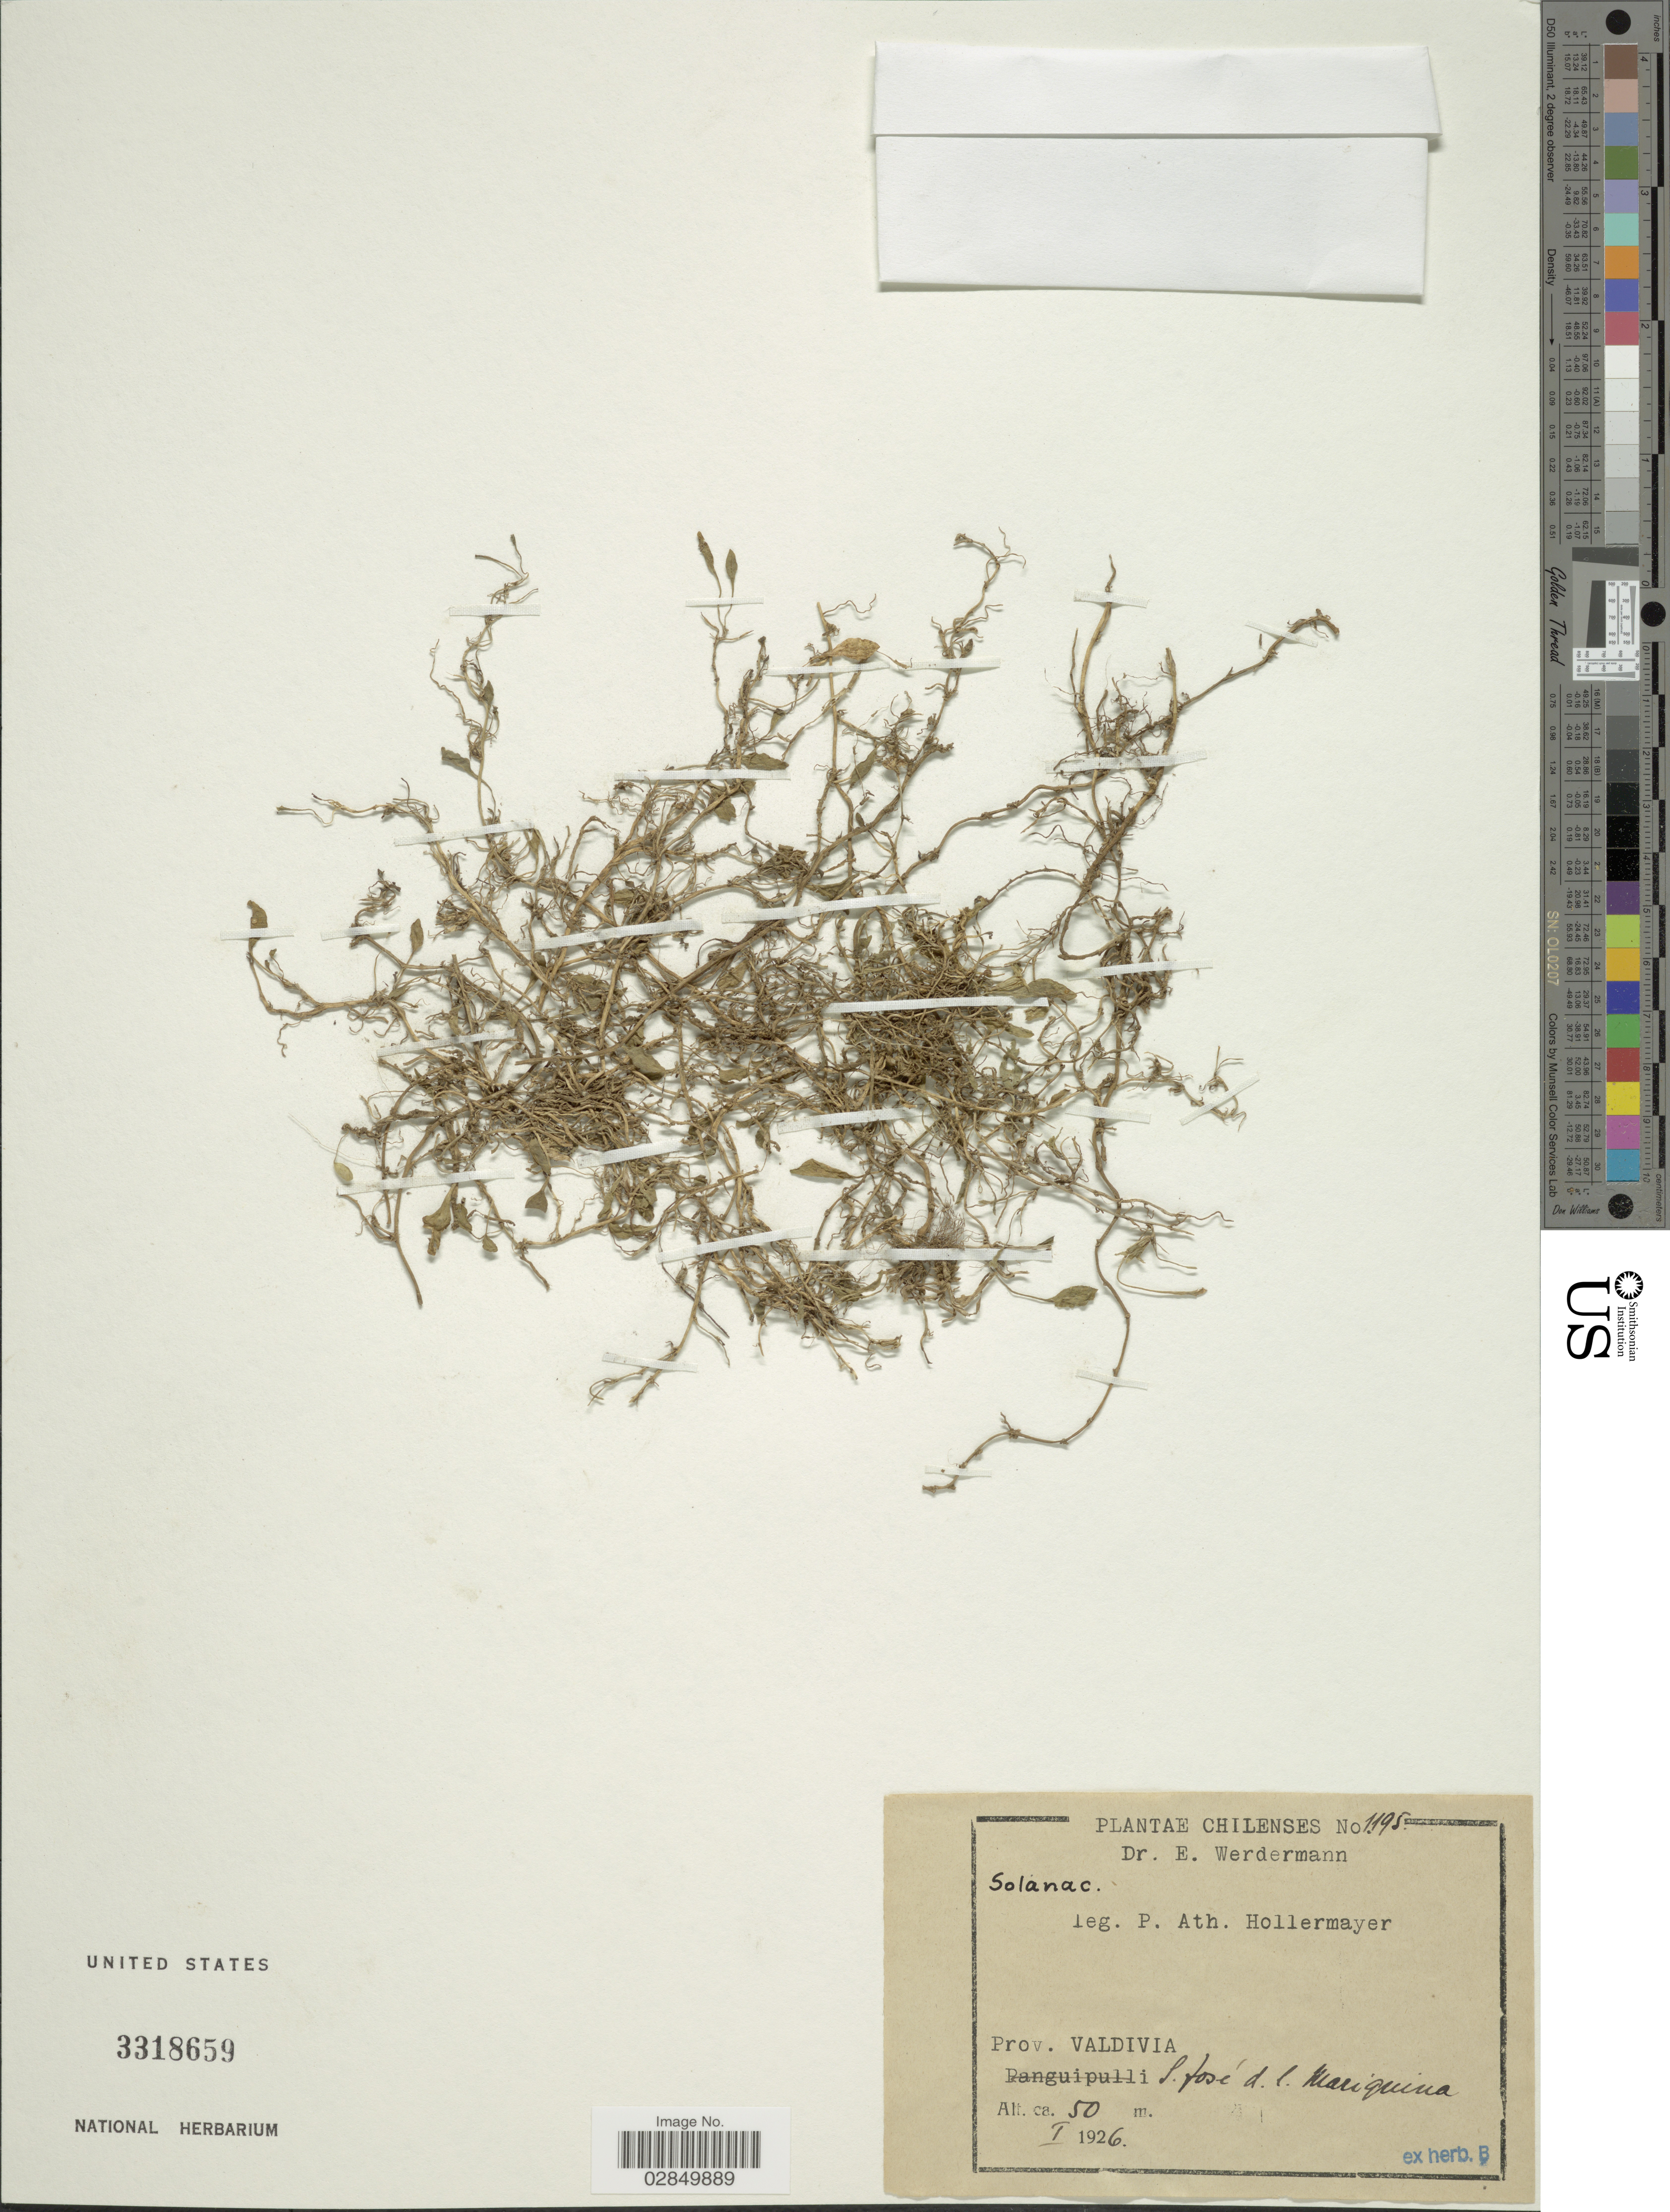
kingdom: Plantae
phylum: Tracheophyta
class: Magnoliopsida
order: Solanales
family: Solanaceae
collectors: E. Werdermann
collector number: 1195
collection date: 1926-01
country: Chile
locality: Prov. Valdivia, S. José d. l. Mariquina.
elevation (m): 50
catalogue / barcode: US 3318659